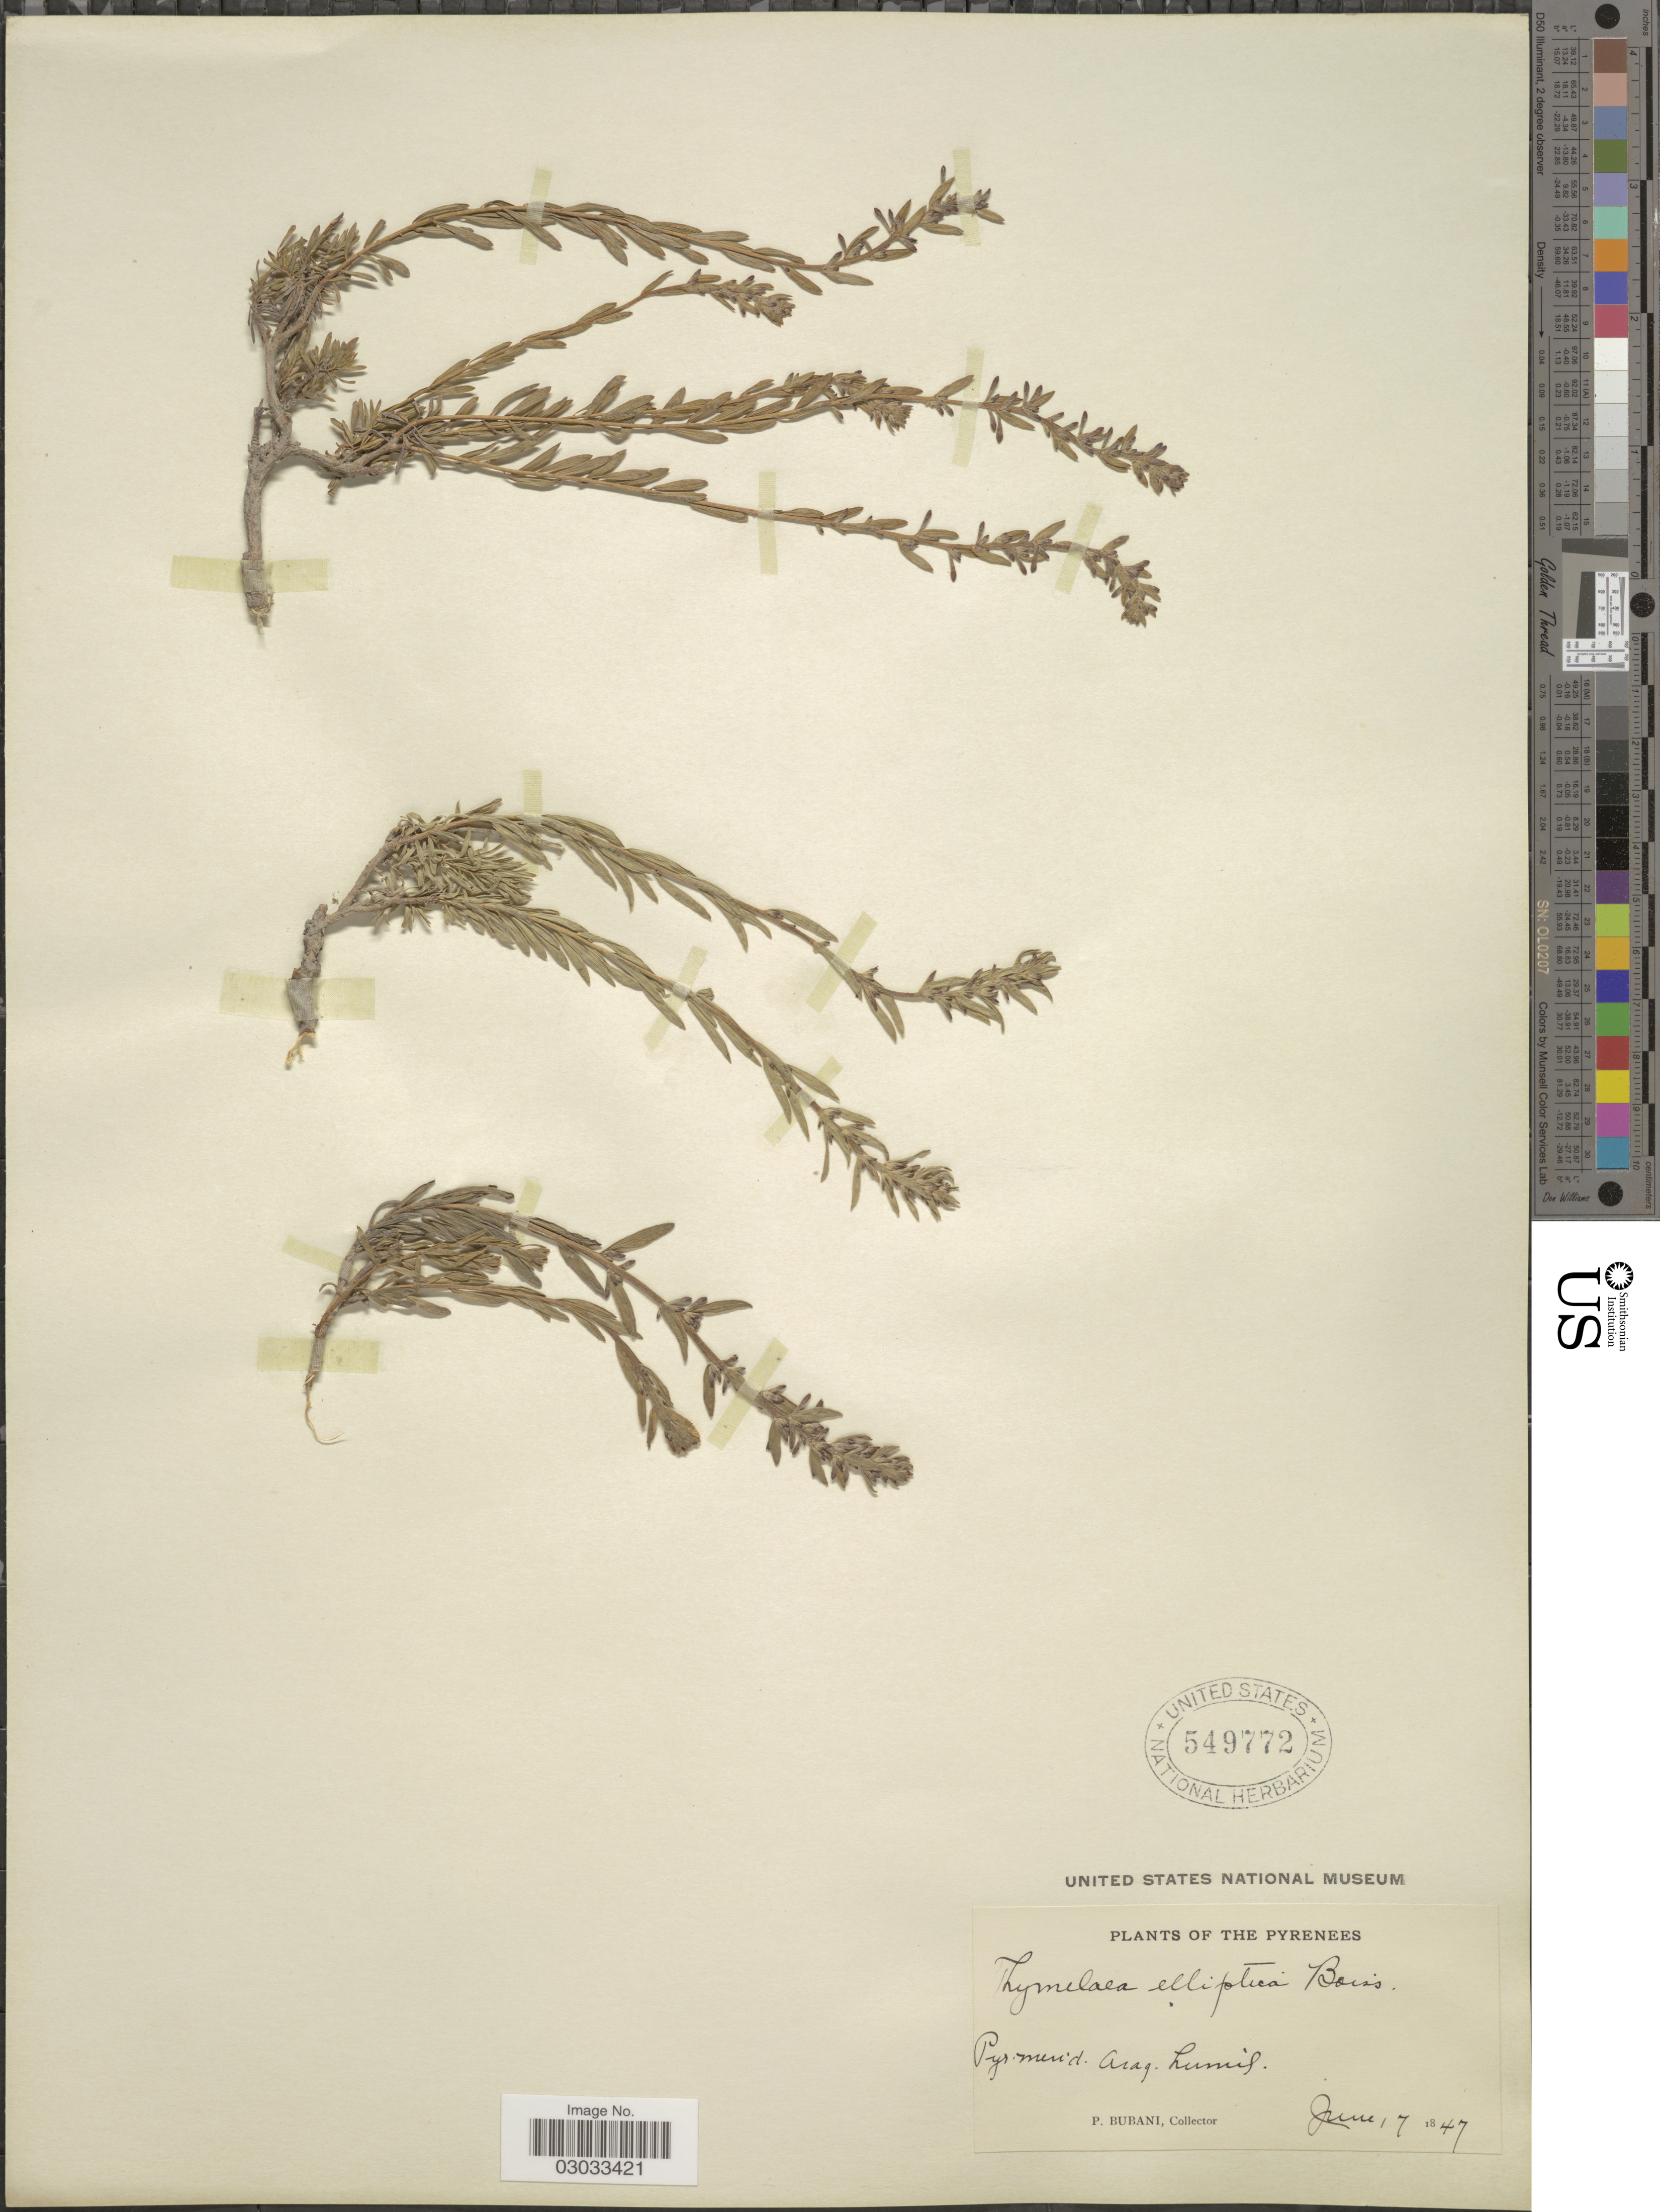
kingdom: Plantae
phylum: Tracheophyta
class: Magnoliopsida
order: Malvales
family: Thymelaeaceae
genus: Thymelaea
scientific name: Thymelaea elliptica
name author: (Boiss.) Endl.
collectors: P. Bubani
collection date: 1847-06-17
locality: The Pyrenees. Pyr. merid. Arag. humid.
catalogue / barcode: US 549772